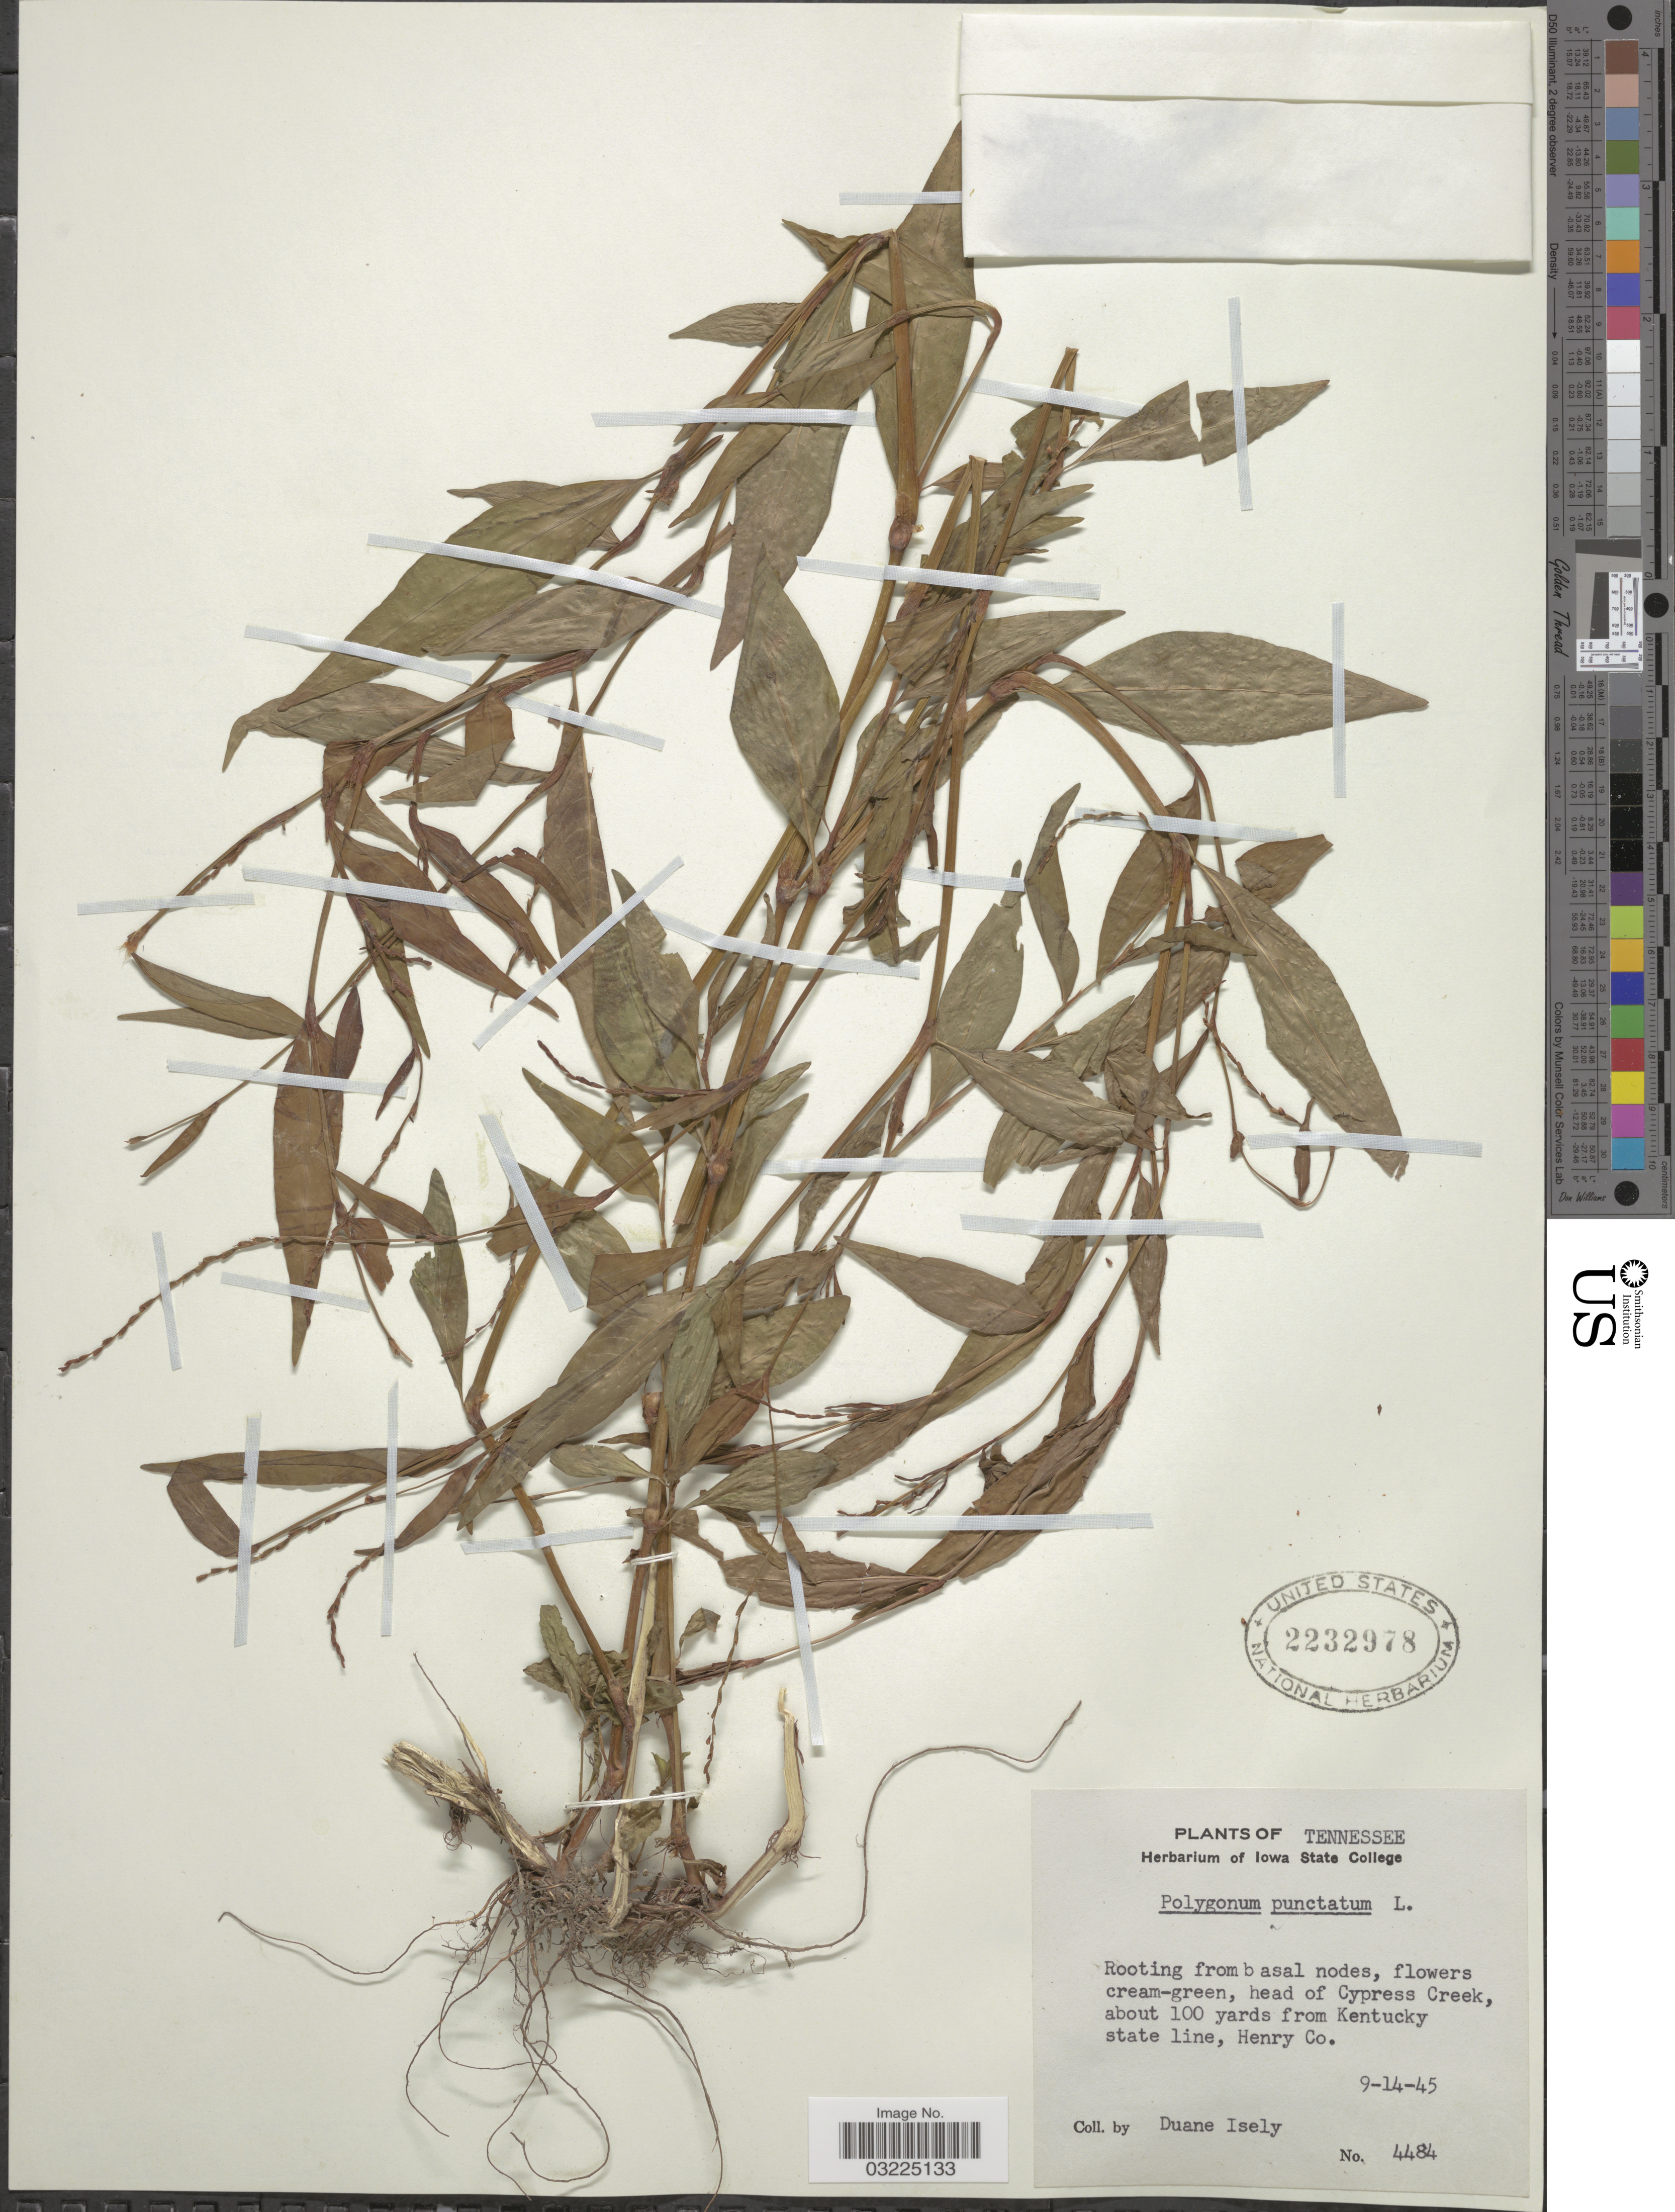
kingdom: Plantae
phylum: Tracheophyta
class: Magnoliopsida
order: Caryophyllales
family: Polygonaceae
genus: Persicaria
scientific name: Persicaria punctata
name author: (Elliott) Small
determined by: Atha, D. E.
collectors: D. Isely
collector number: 4484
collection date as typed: Transcribed d/m/y: 14/9/45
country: United States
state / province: Tennessee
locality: Head of Cypress Creek, about 100 yards from Kentucky state line, Henry Co.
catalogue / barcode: US 2232978